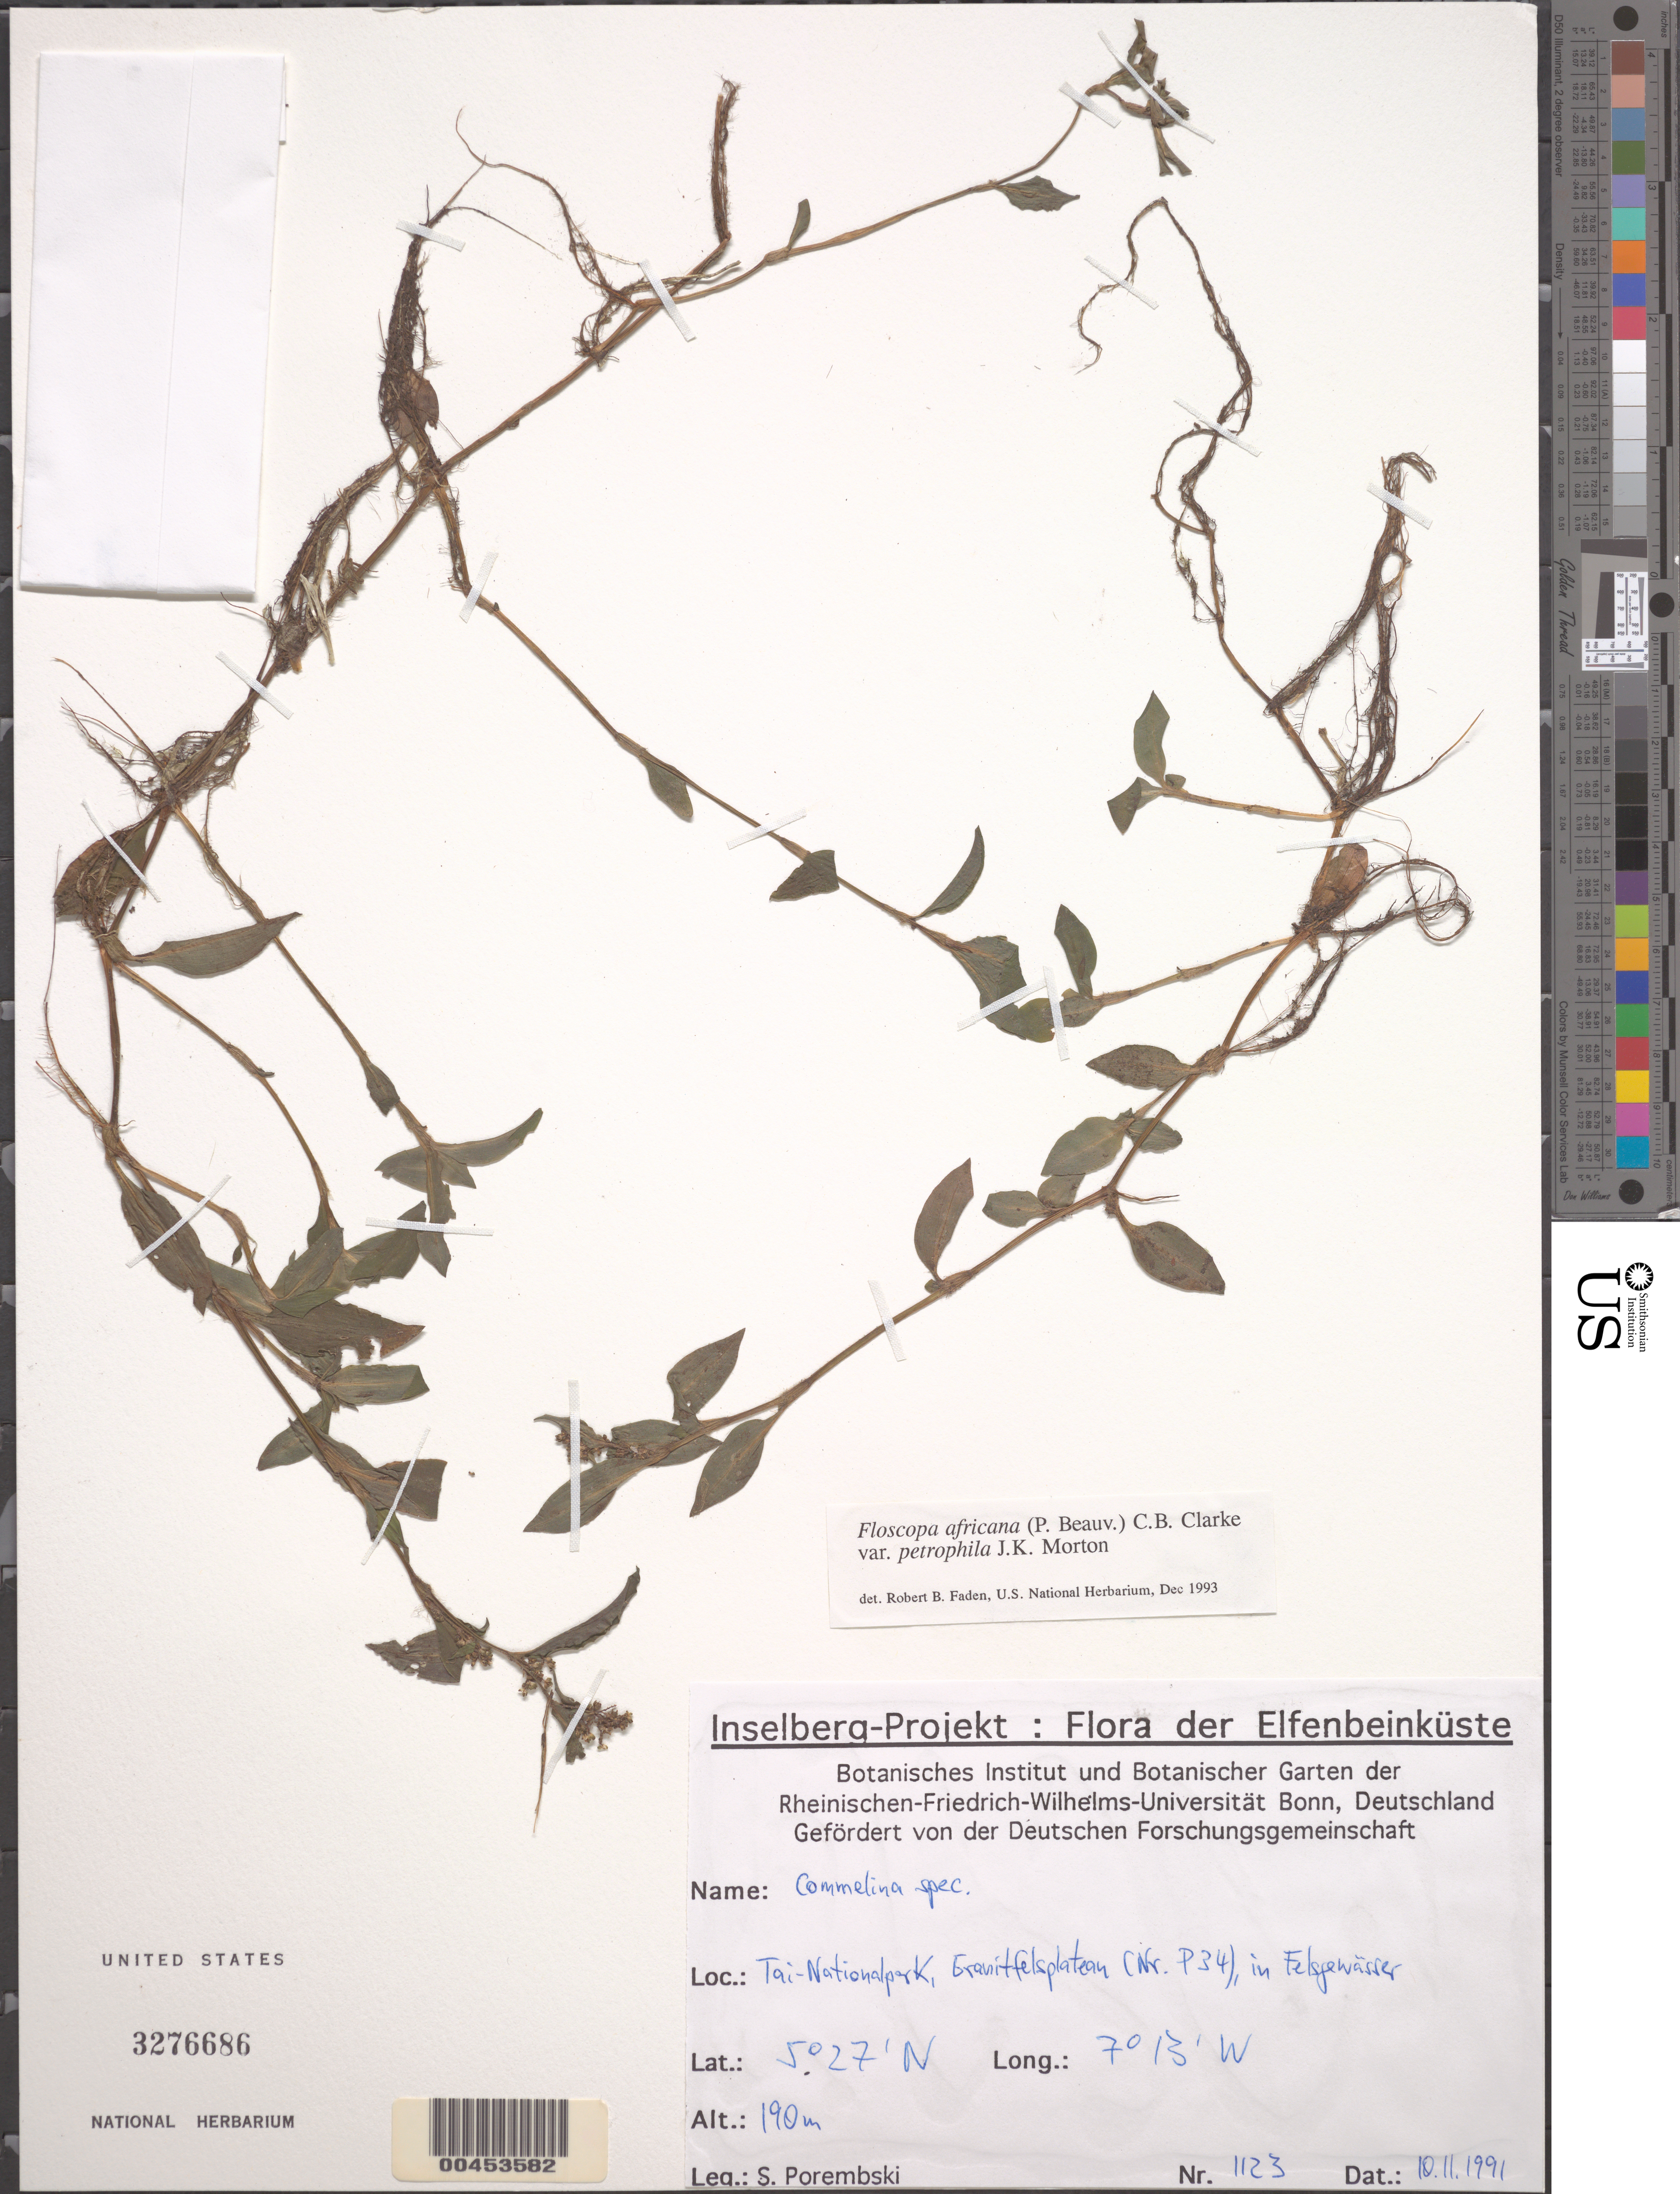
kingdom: Plantae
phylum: Tracheophyta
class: Liliopsida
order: Commelinales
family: Commelinaceae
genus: Floscopa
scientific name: Floscopa africana var. petrophila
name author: J.K. Morton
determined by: Faden, Robert B., (US), Smithsonian Institution - National Museum of Natural History (UNITED STATES)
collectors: S. Porembski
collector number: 1123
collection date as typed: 10 Nov 1991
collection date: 1991-11-10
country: Ivory Coast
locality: Tai National Park, (nr. p34)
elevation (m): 190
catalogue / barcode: US 3276686